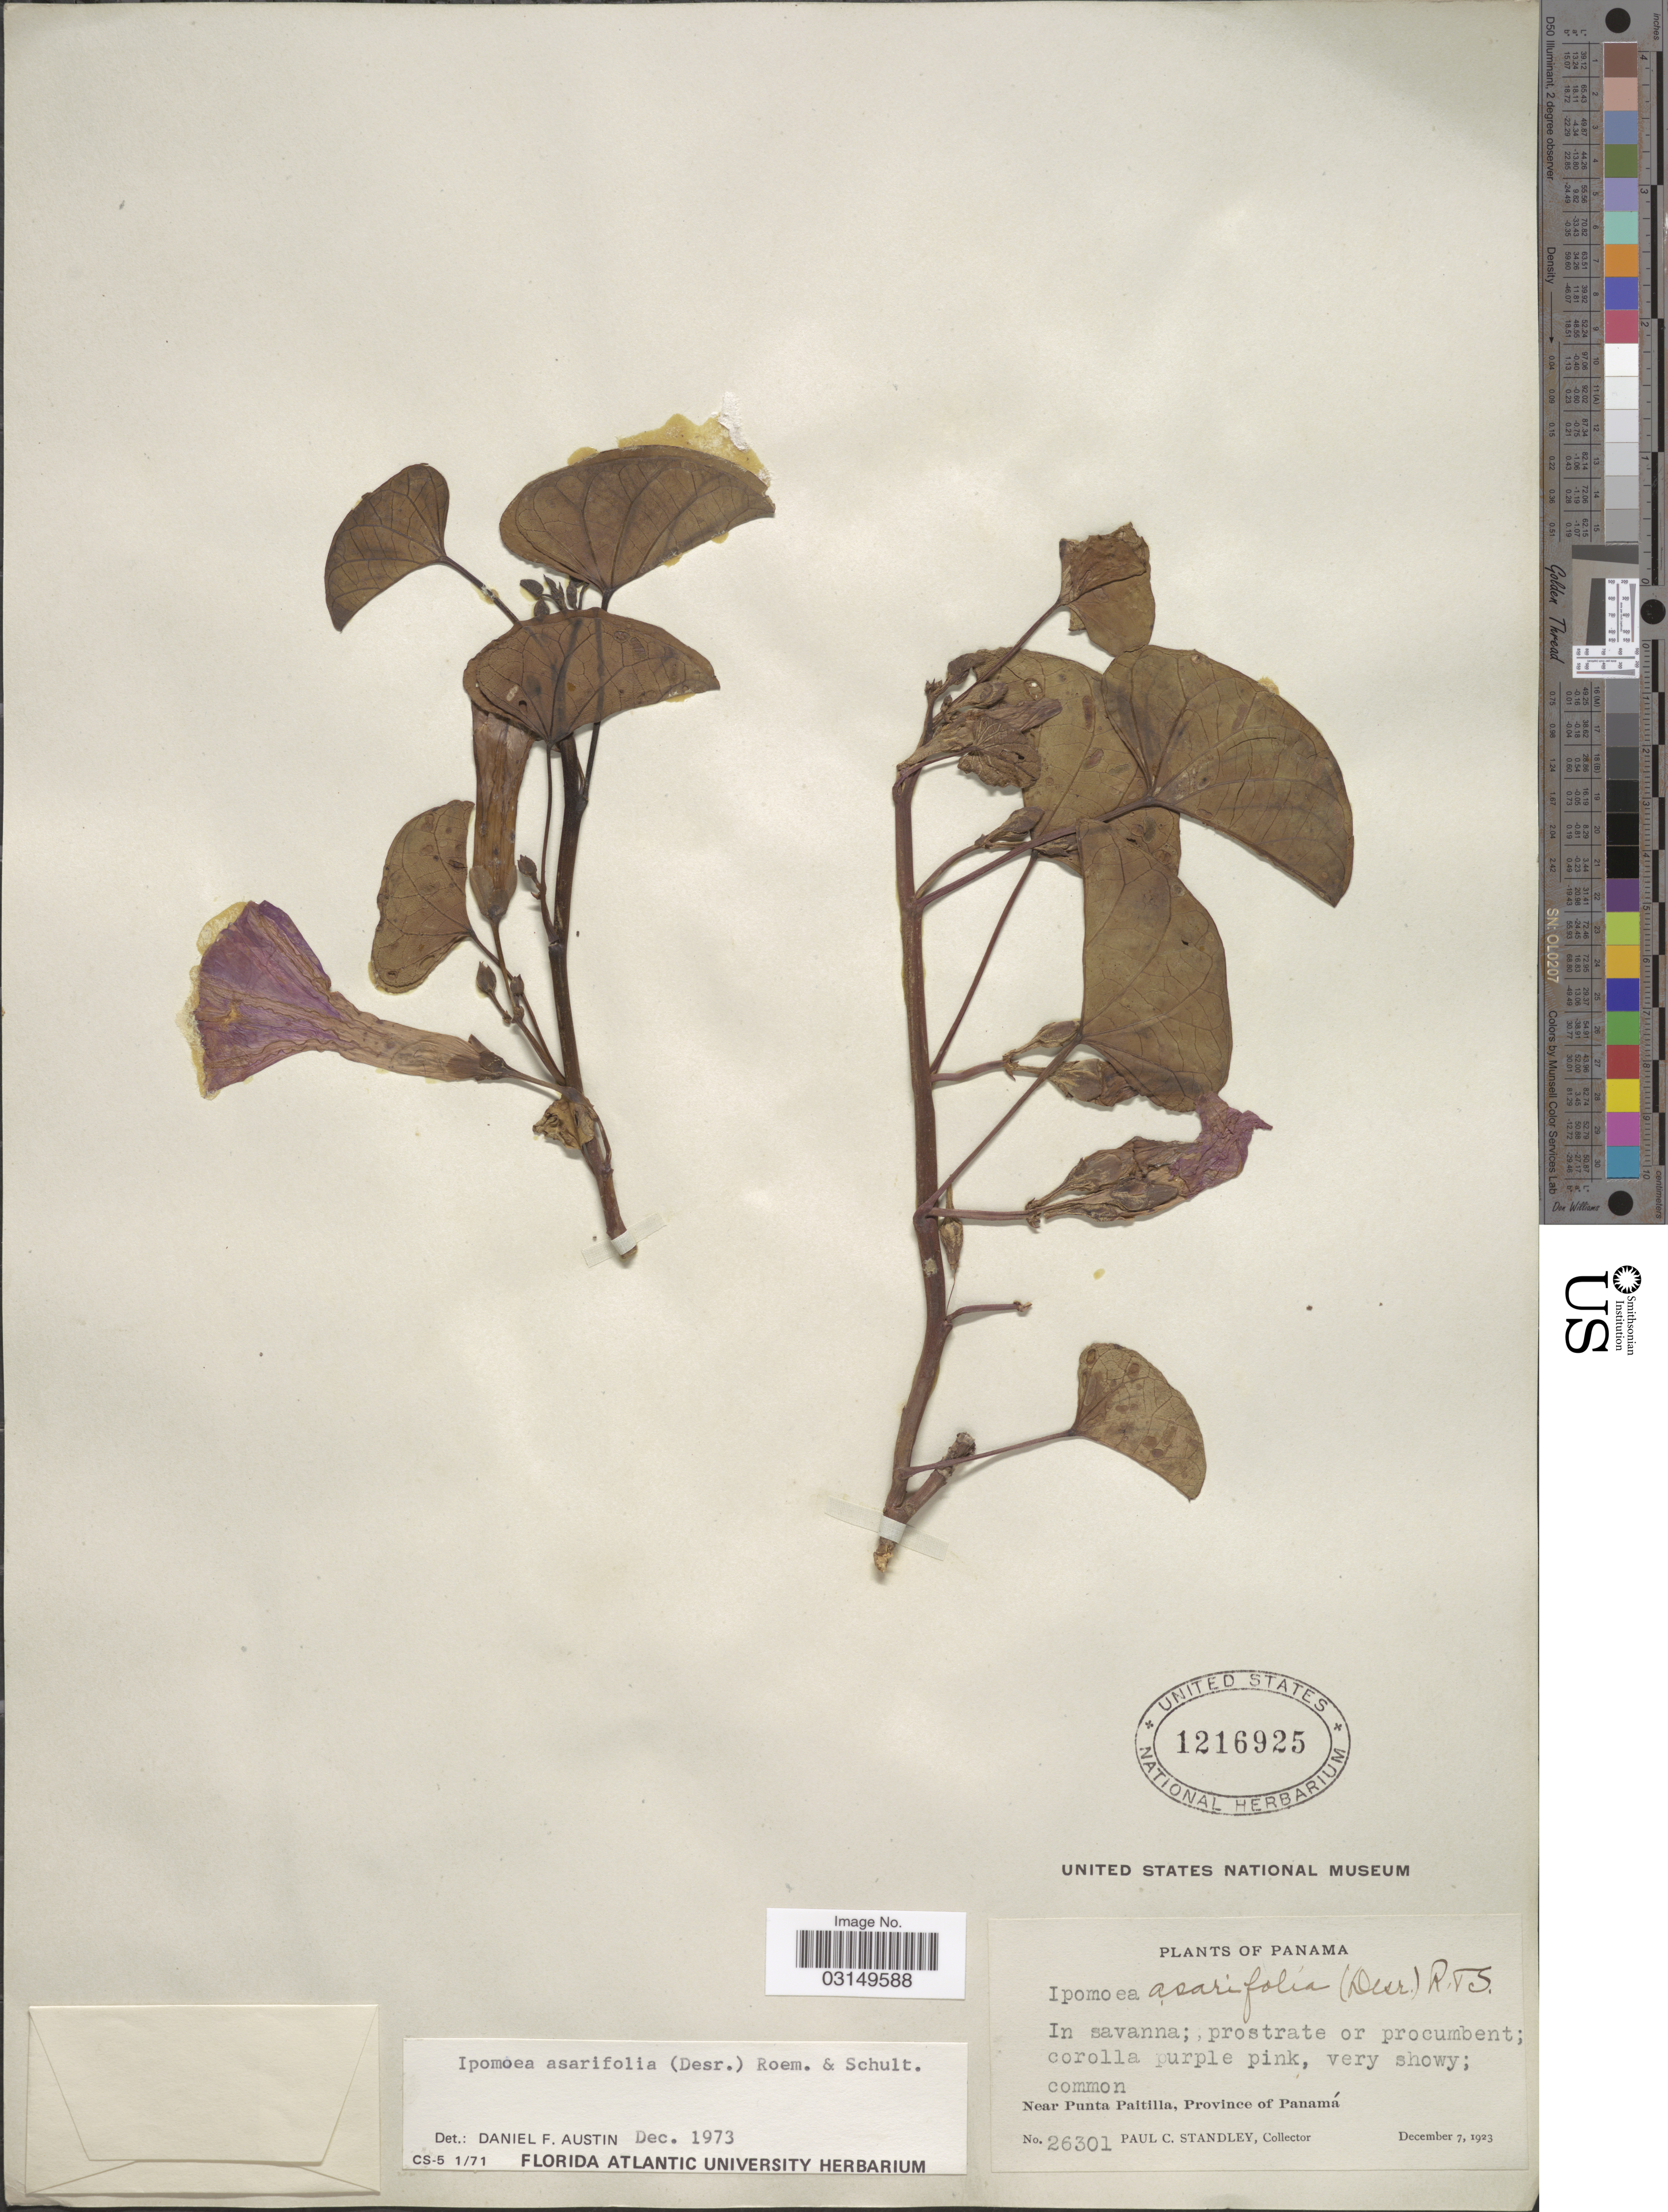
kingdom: Plantae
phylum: Tracheophyta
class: Magnoliopsida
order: Solanales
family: Convolvulaceae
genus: Ipomoea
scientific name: Ipomoea asarifolia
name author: (Desr.) Roem. & Schult.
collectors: P. C. Standley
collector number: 26301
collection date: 1923-12-07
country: Panama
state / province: Panamá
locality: Near Punta Paitilla.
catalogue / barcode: US 1216925